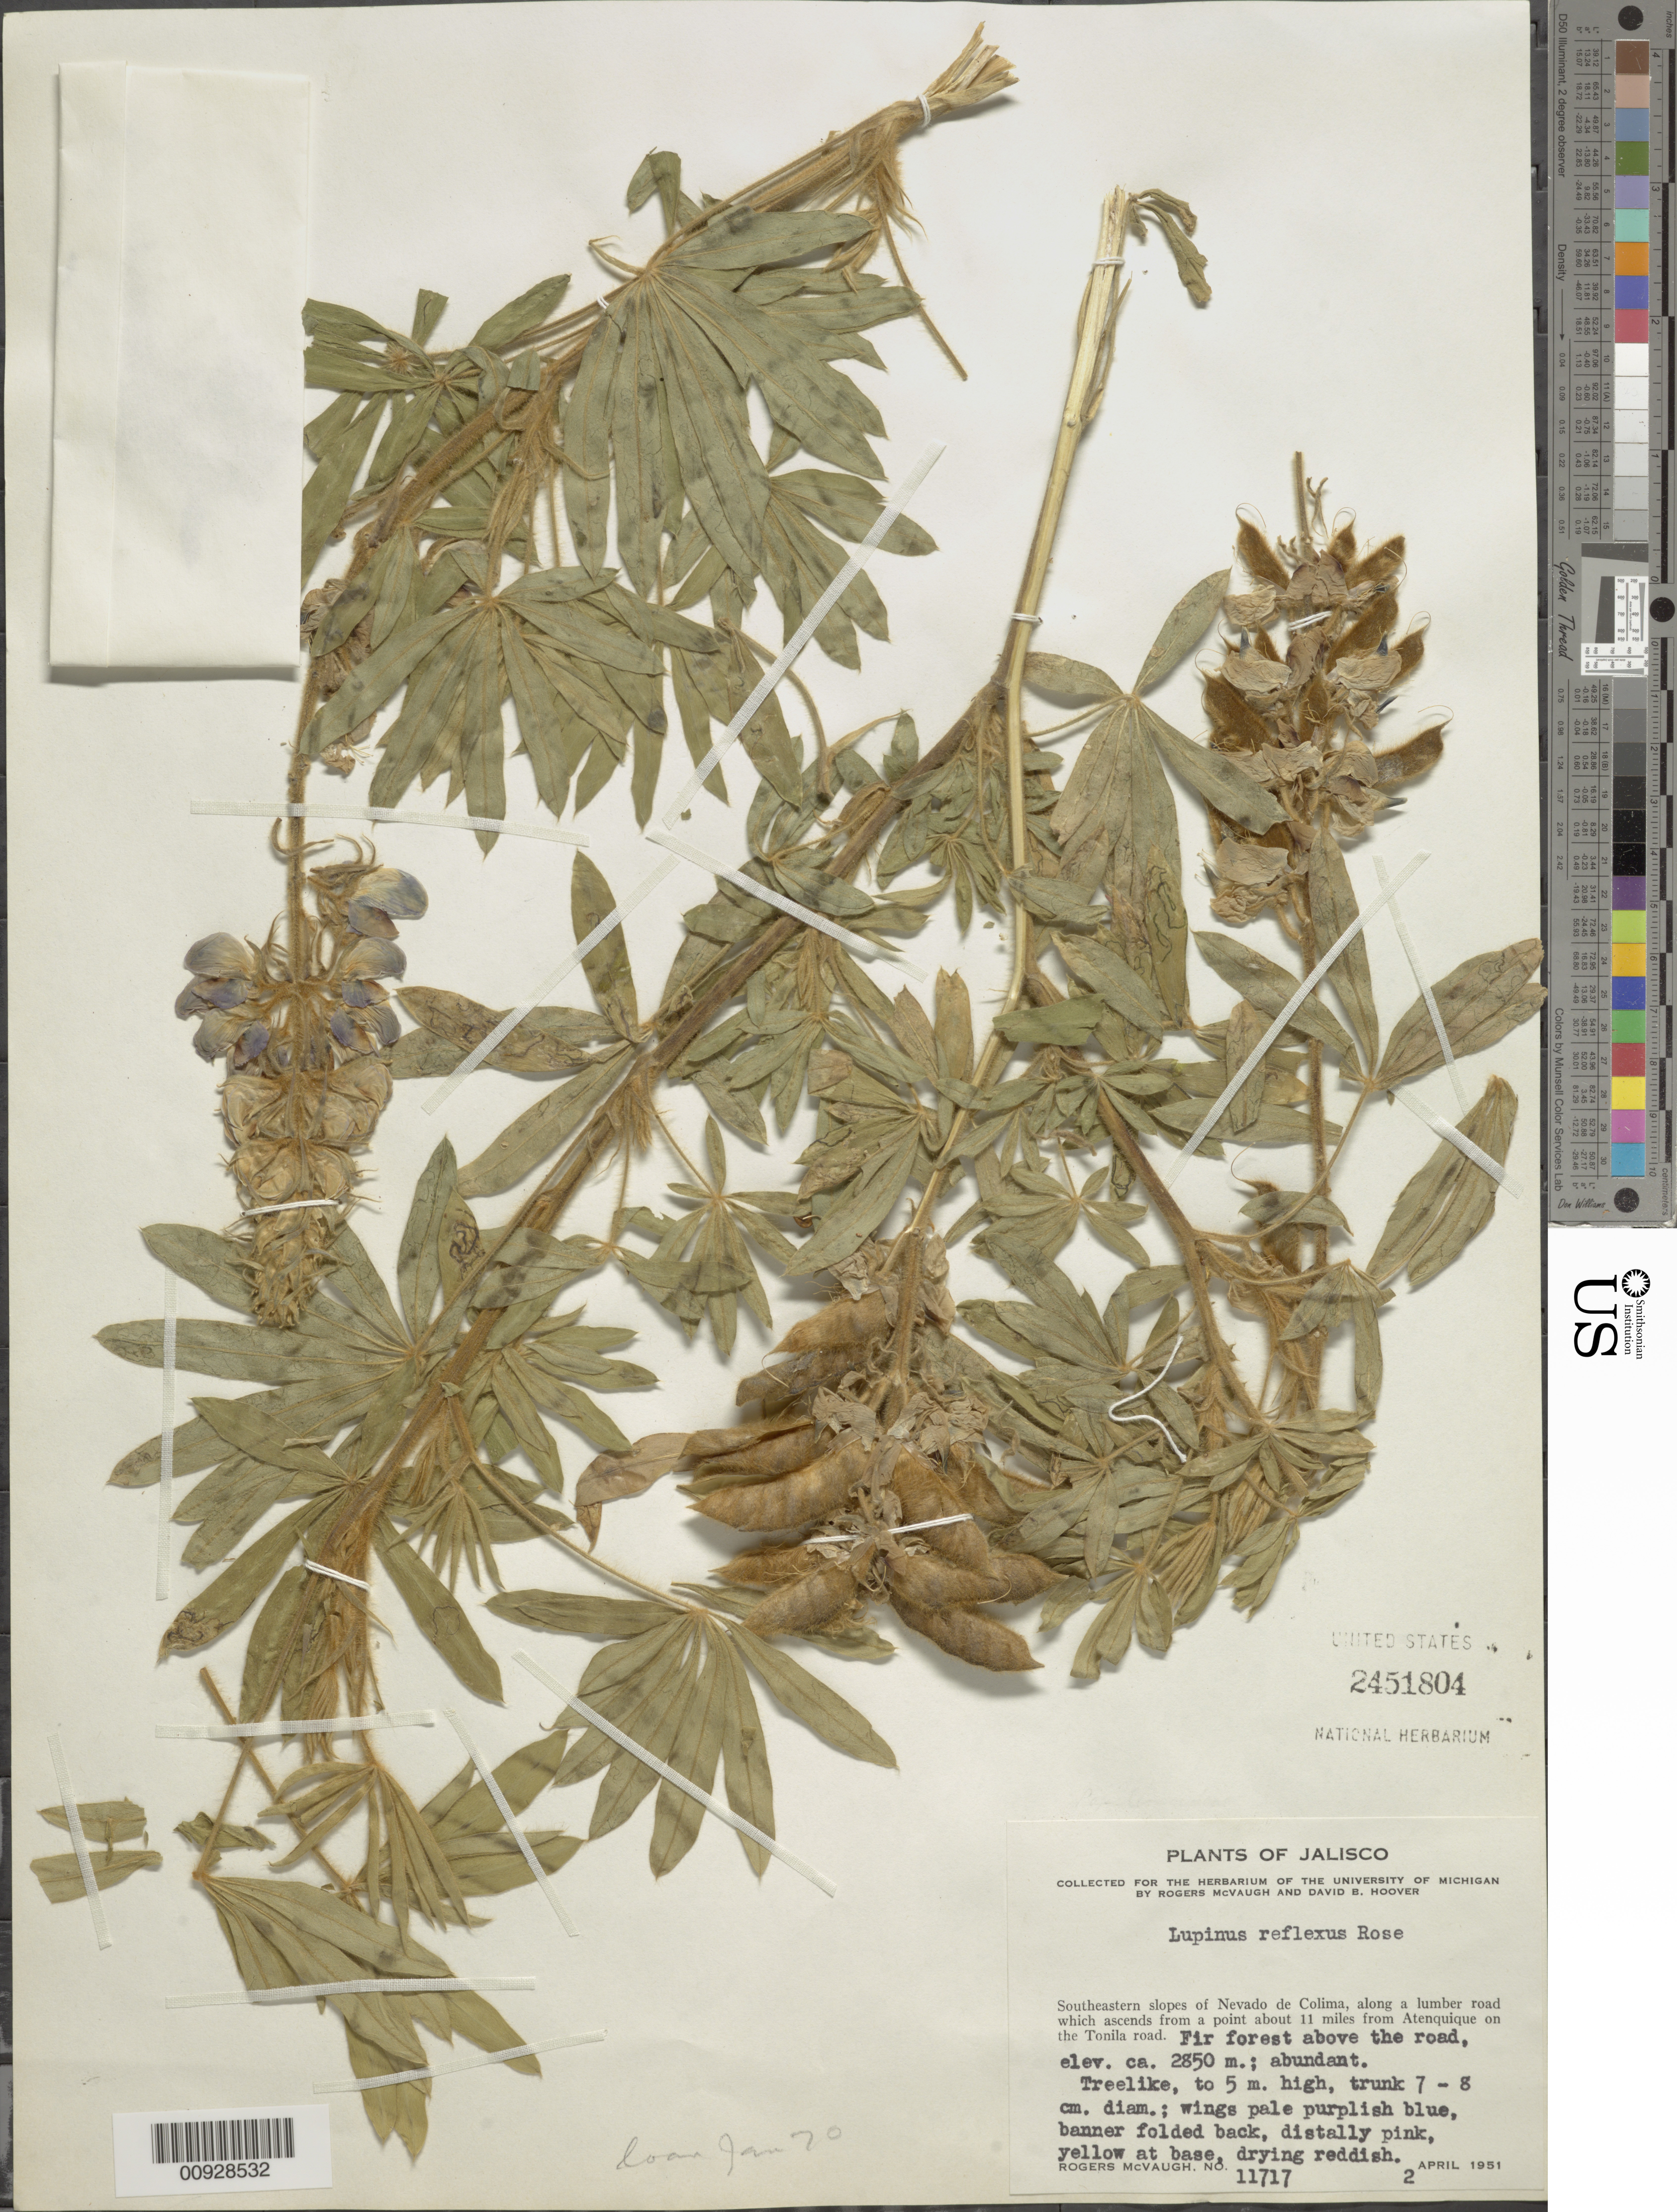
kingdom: Plantae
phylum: Tracheophyta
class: Magnoliopsida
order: Fabales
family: Fabaceae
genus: Lupinus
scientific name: Lupinus reflexus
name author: Rose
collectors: R. McVaugh & D. B. Hoover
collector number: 11717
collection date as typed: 02 Apr 1951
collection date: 1951-04-02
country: Mexico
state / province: Jalisco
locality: Southeastern slopes of Nevado de Colima, along a lumber road which ascends from a point about 11 miles from Atenquique on the Tonila road.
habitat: Fir forest above the road.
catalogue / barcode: US 2451804